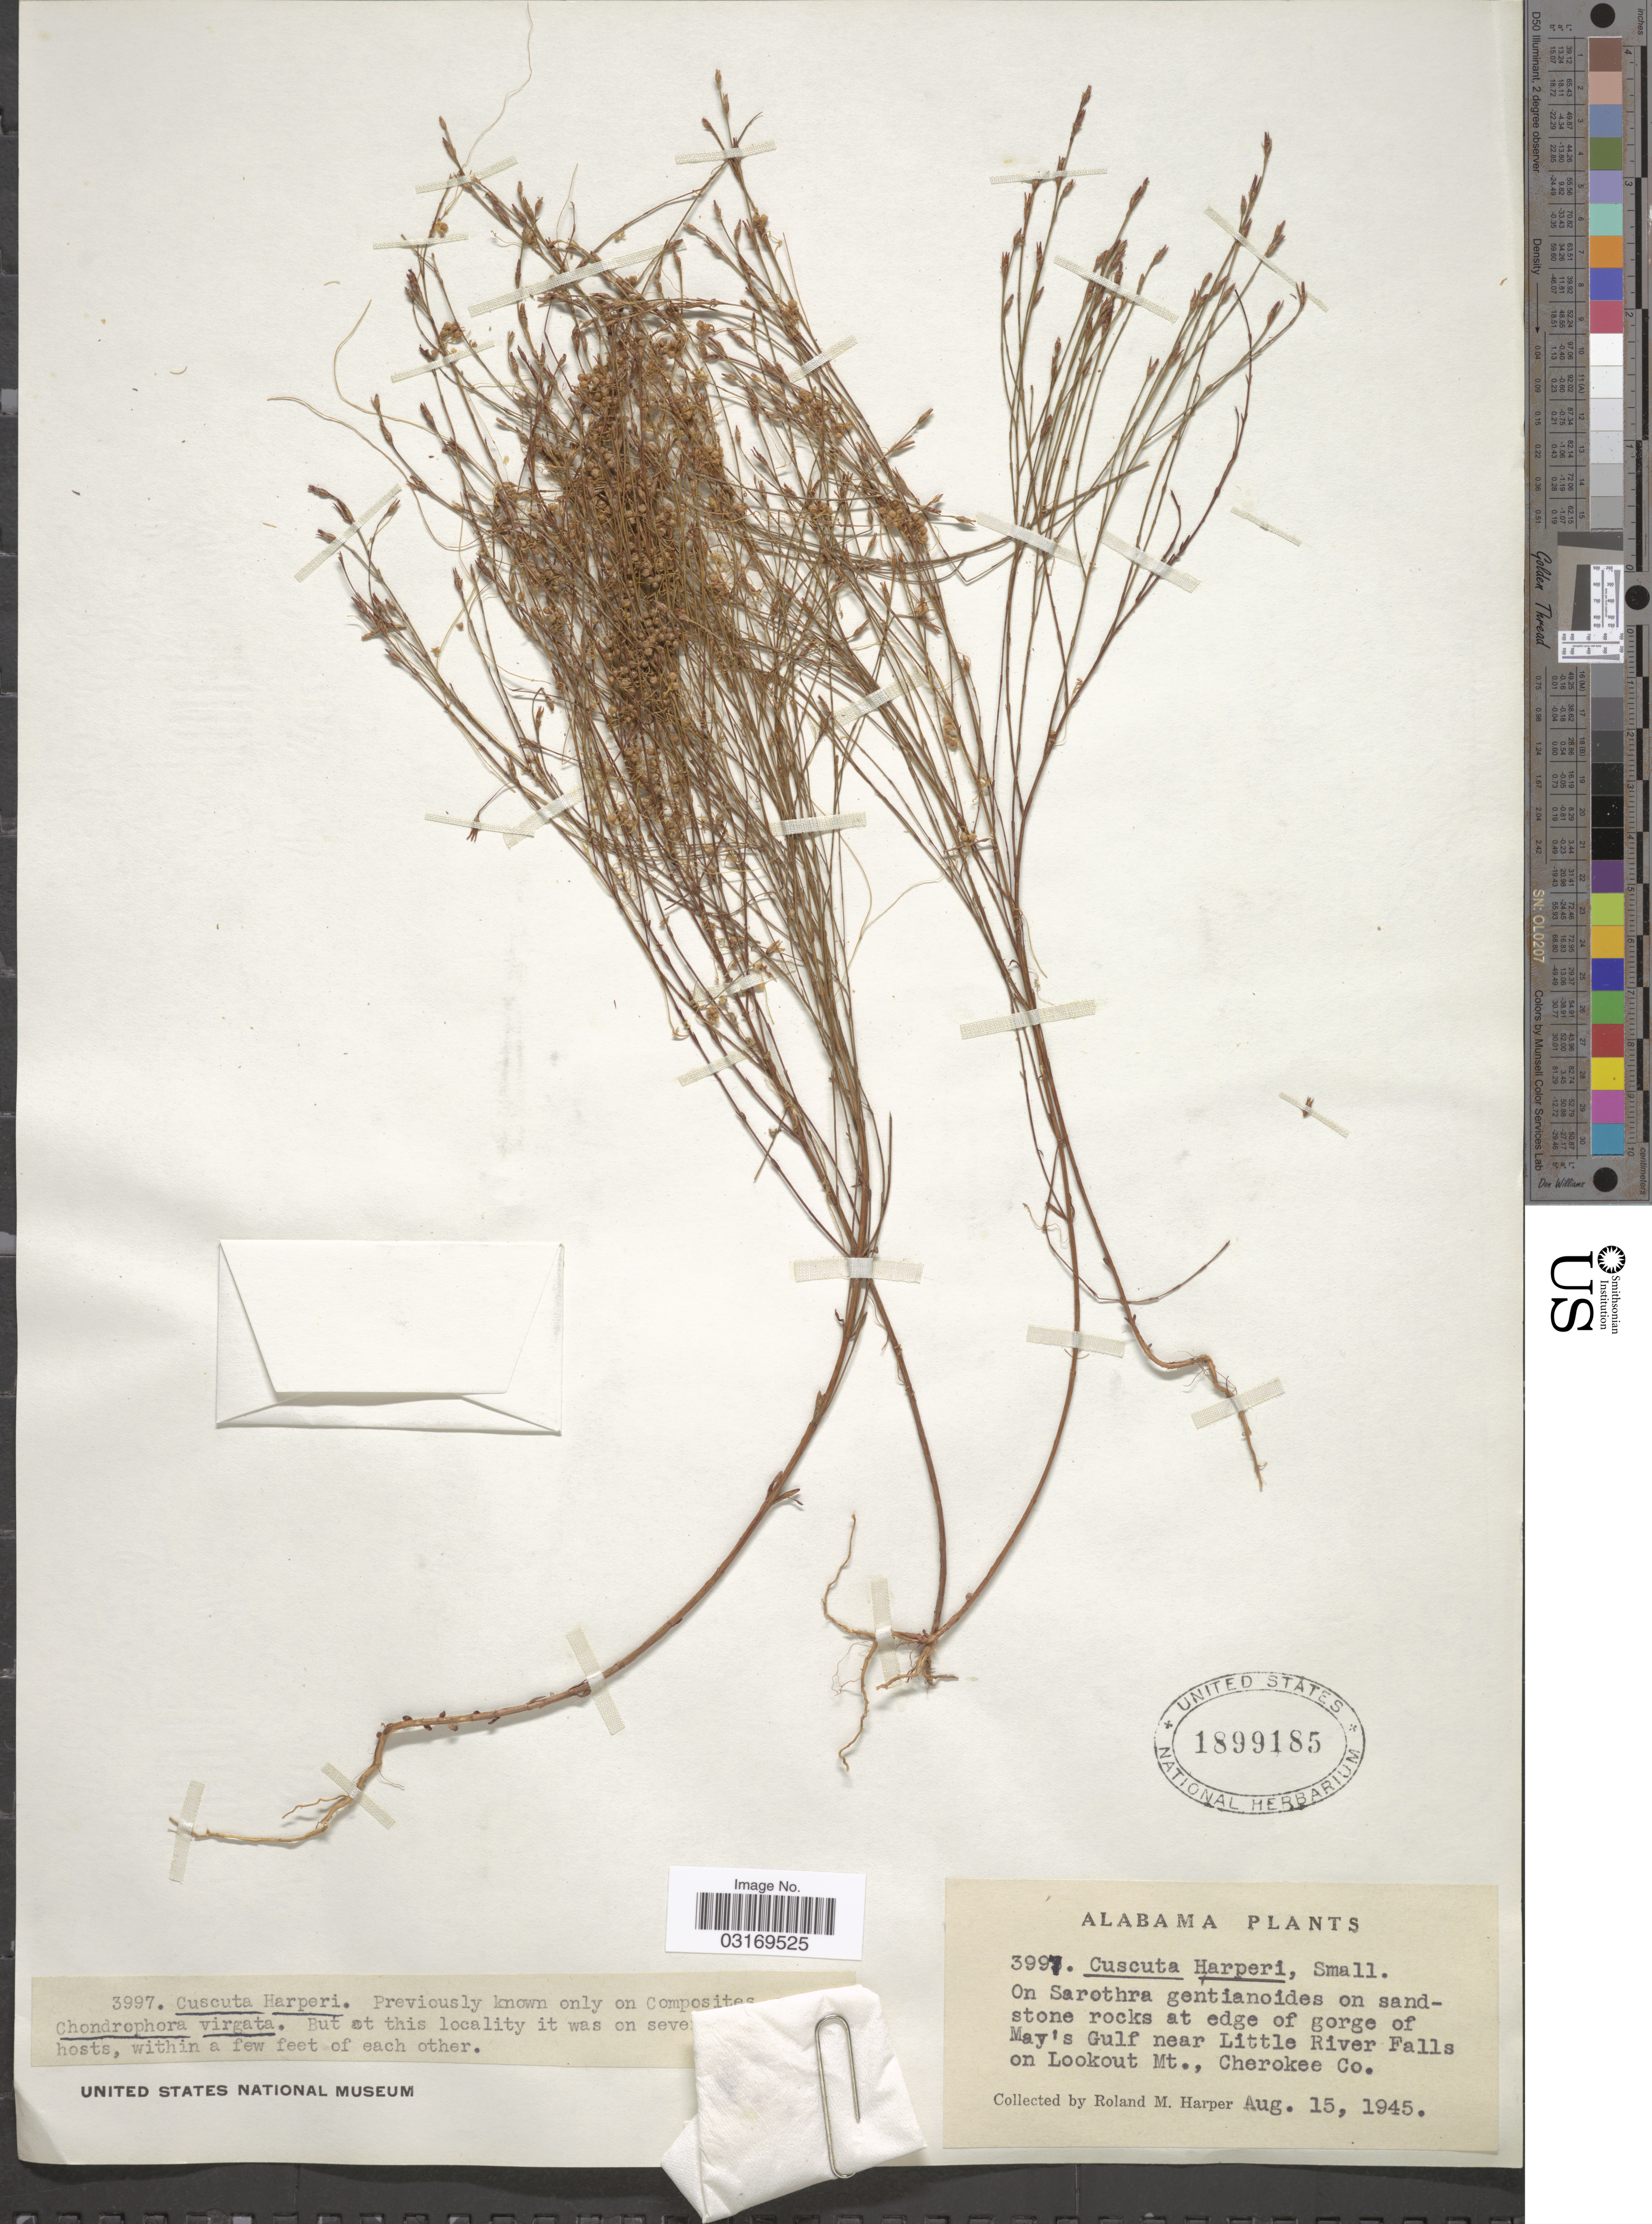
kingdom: Plantae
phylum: Tracheophyta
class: Magnoliopsida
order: Solanales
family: Convolvulaceae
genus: Cuscuta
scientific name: Cuscuta compacta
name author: Juss. ex Choisy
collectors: R. M. Harper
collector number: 3997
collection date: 1945-08-15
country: United States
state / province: Alabama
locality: At edge of gorge of May's Gulf near Little River Falls on Lookout Mt., Cherokee Co.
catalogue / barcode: US 1899185